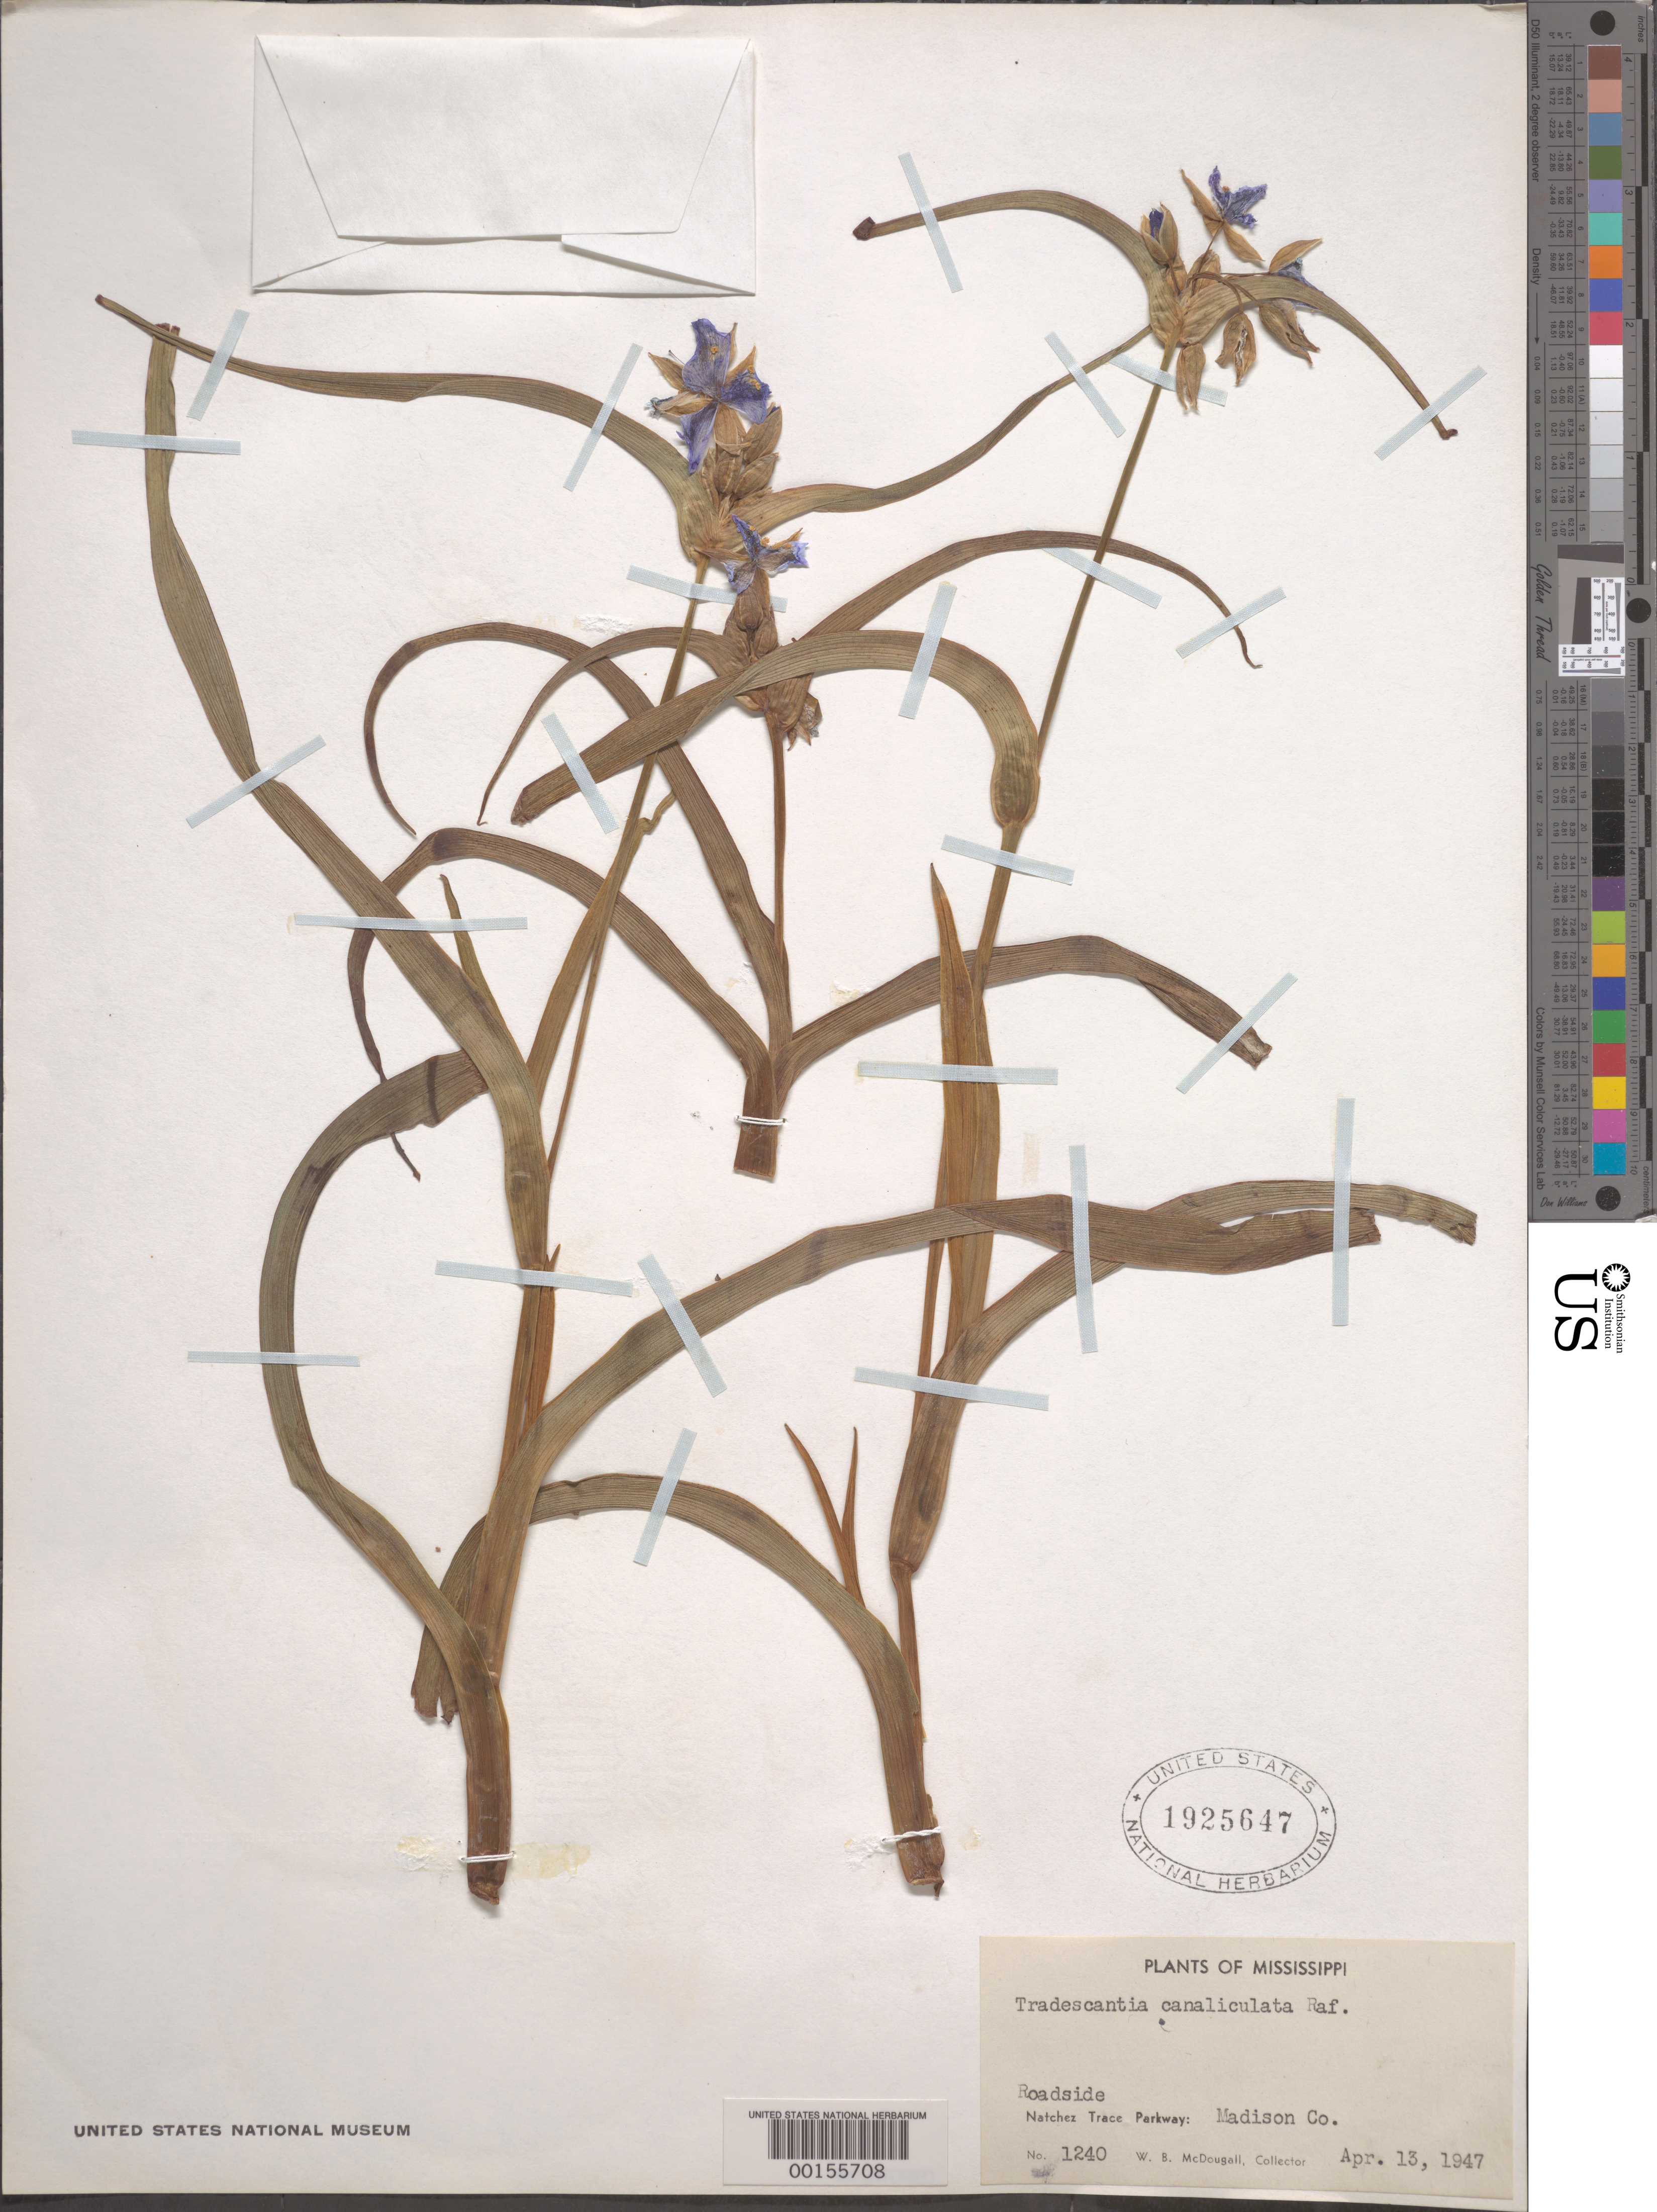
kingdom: Plantae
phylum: Tracheophyta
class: Liliopsida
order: Commelinales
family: Commelinaceae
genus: Tradescantia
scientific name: Tradescantia ohiensis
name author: Raf.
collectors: W. B. McDougall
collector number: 1240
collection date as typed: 13 Apr 1947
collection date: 1947-04-13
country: United States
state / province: Mississippi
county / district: Madison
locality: Natchez trace parkway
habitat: Roadside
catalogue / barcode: US 1925647